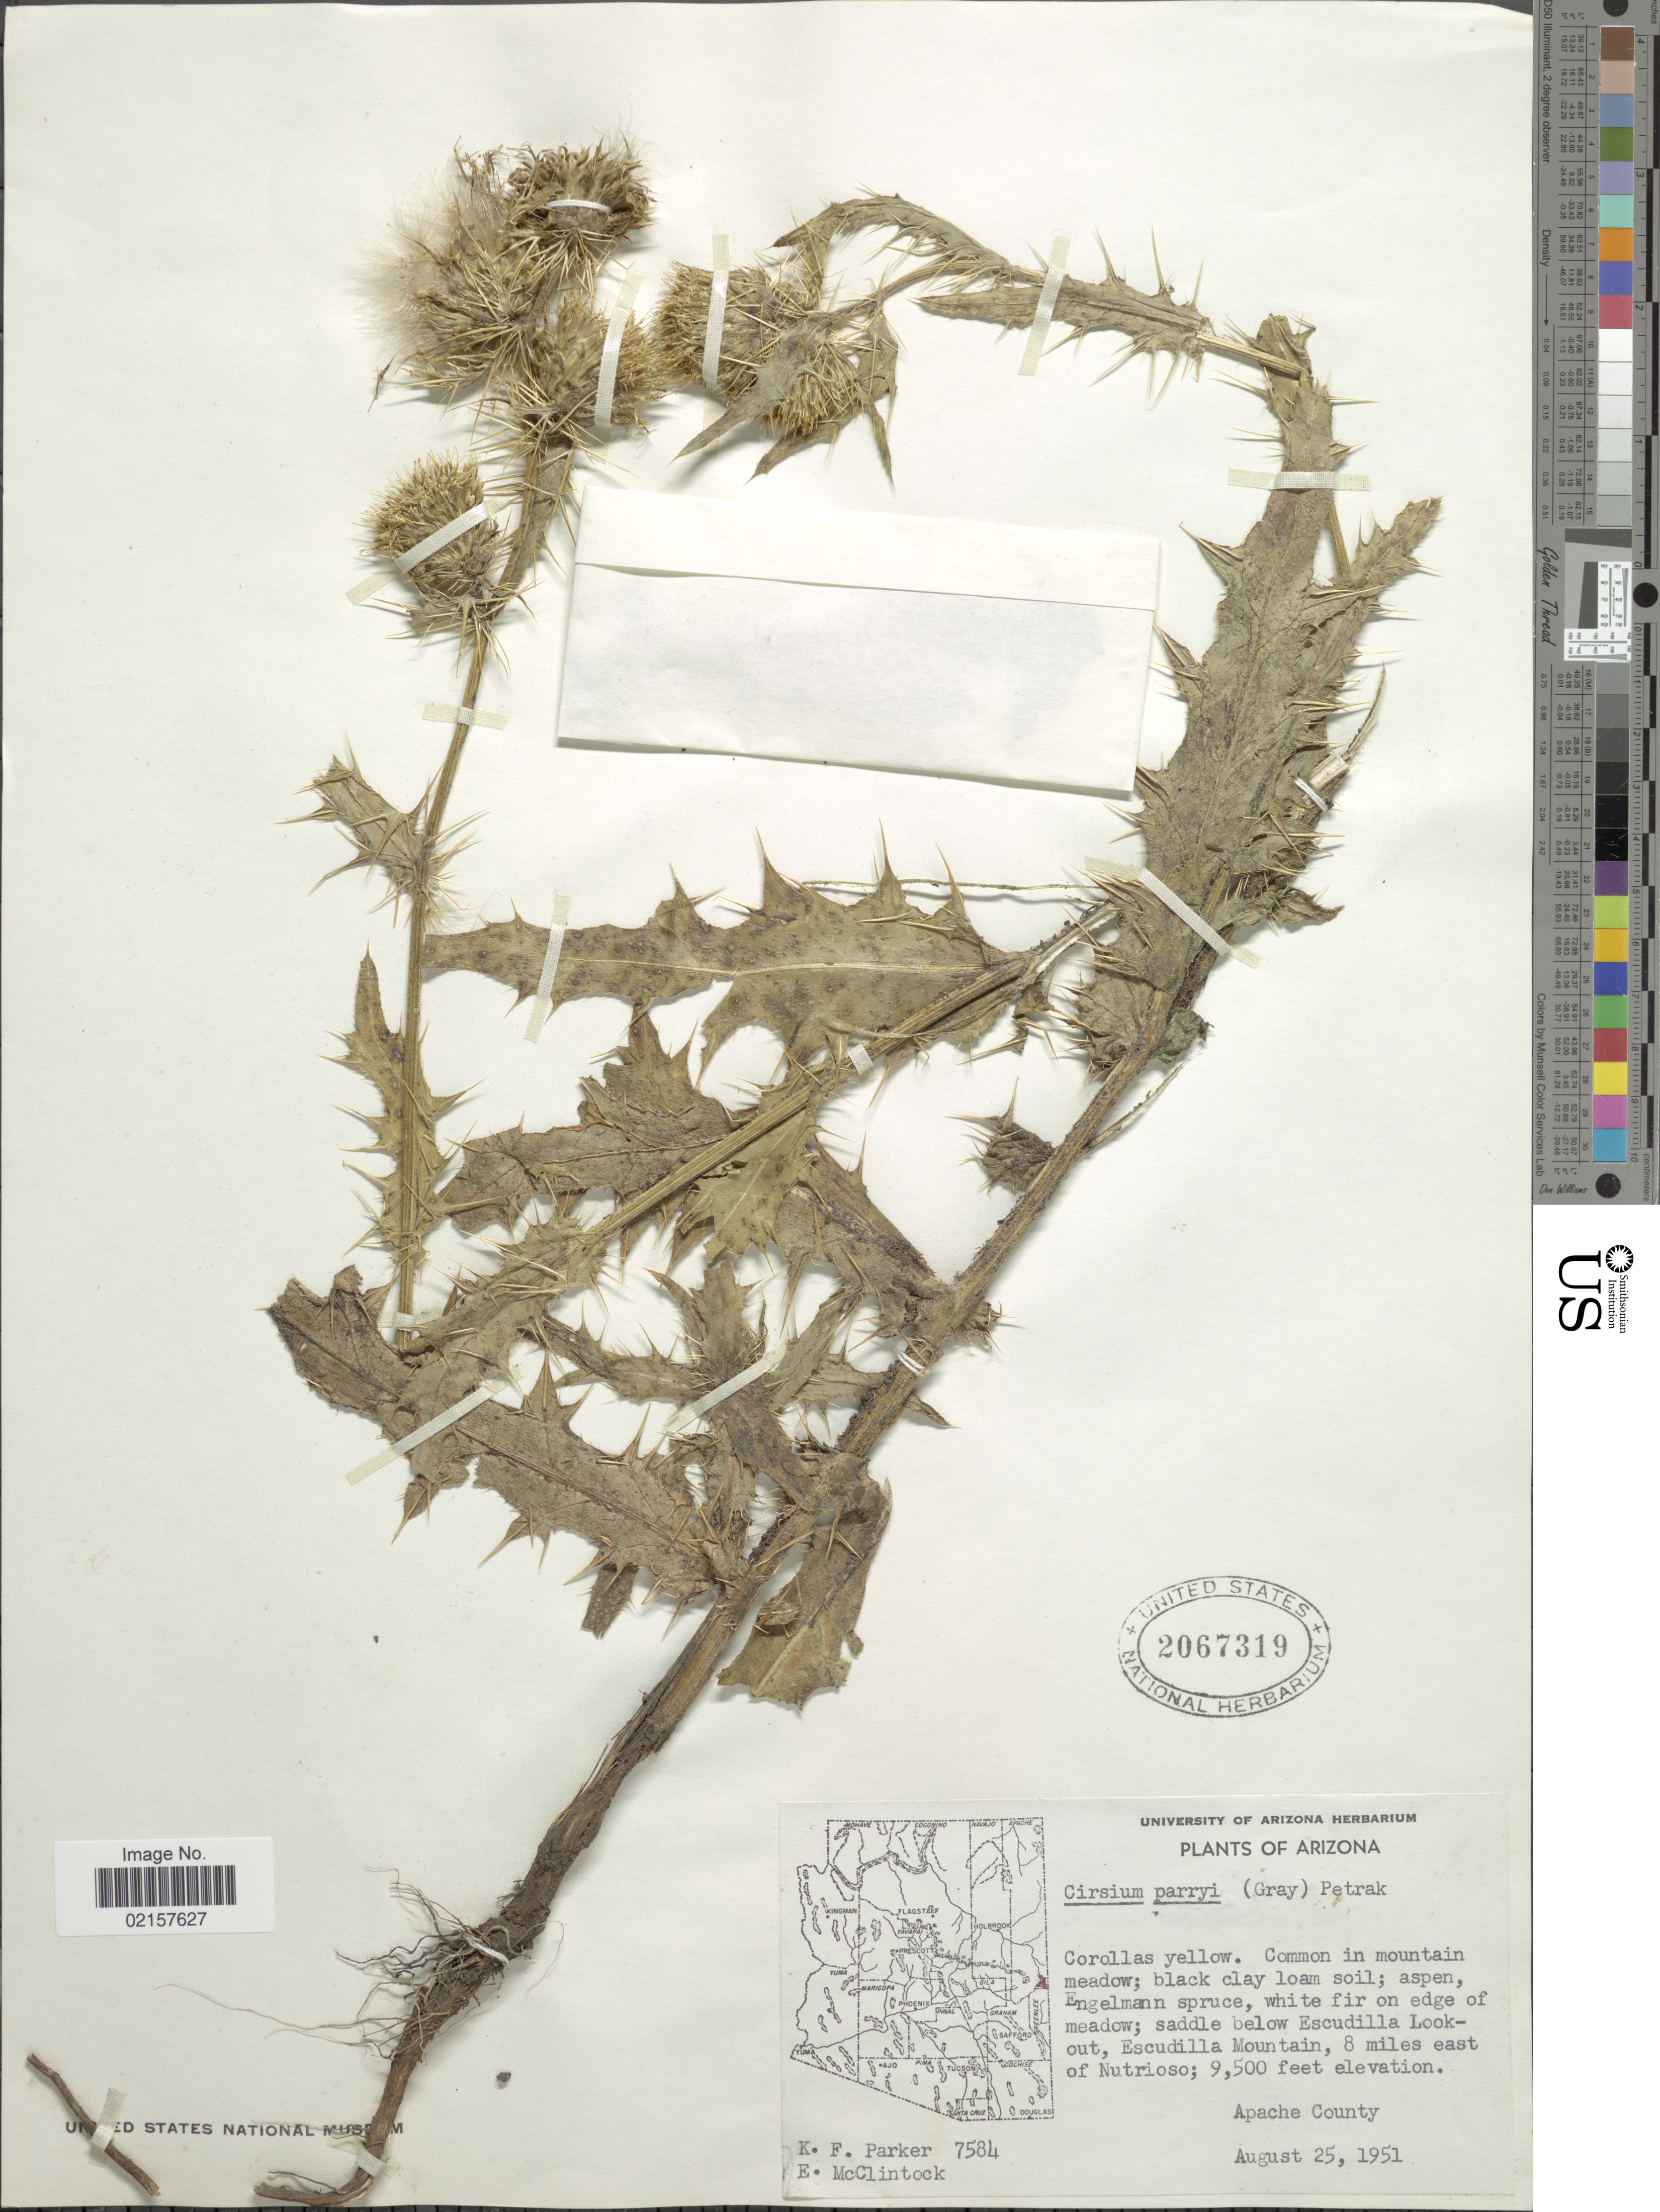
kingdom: Plantae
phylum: Tracheophyta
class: Magnoliopsida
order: Asterales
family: Asteraceae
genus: Cirsium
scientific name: Cirsium parryi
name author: (A. Gray) Petr.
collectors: K. F. Parker & E. McClintock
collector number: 7584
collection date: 1951-08-25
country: United States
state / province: Arizona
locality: Common in mountain meadow; black clay loam soil; aspen Engelmann spruce, white fair on edge of meadow; saddle below Escudilla Lookout, Escudilla Mountain, 8 miles east of Nutrioso, Apache County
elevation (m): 2896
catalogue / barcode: US 2067319